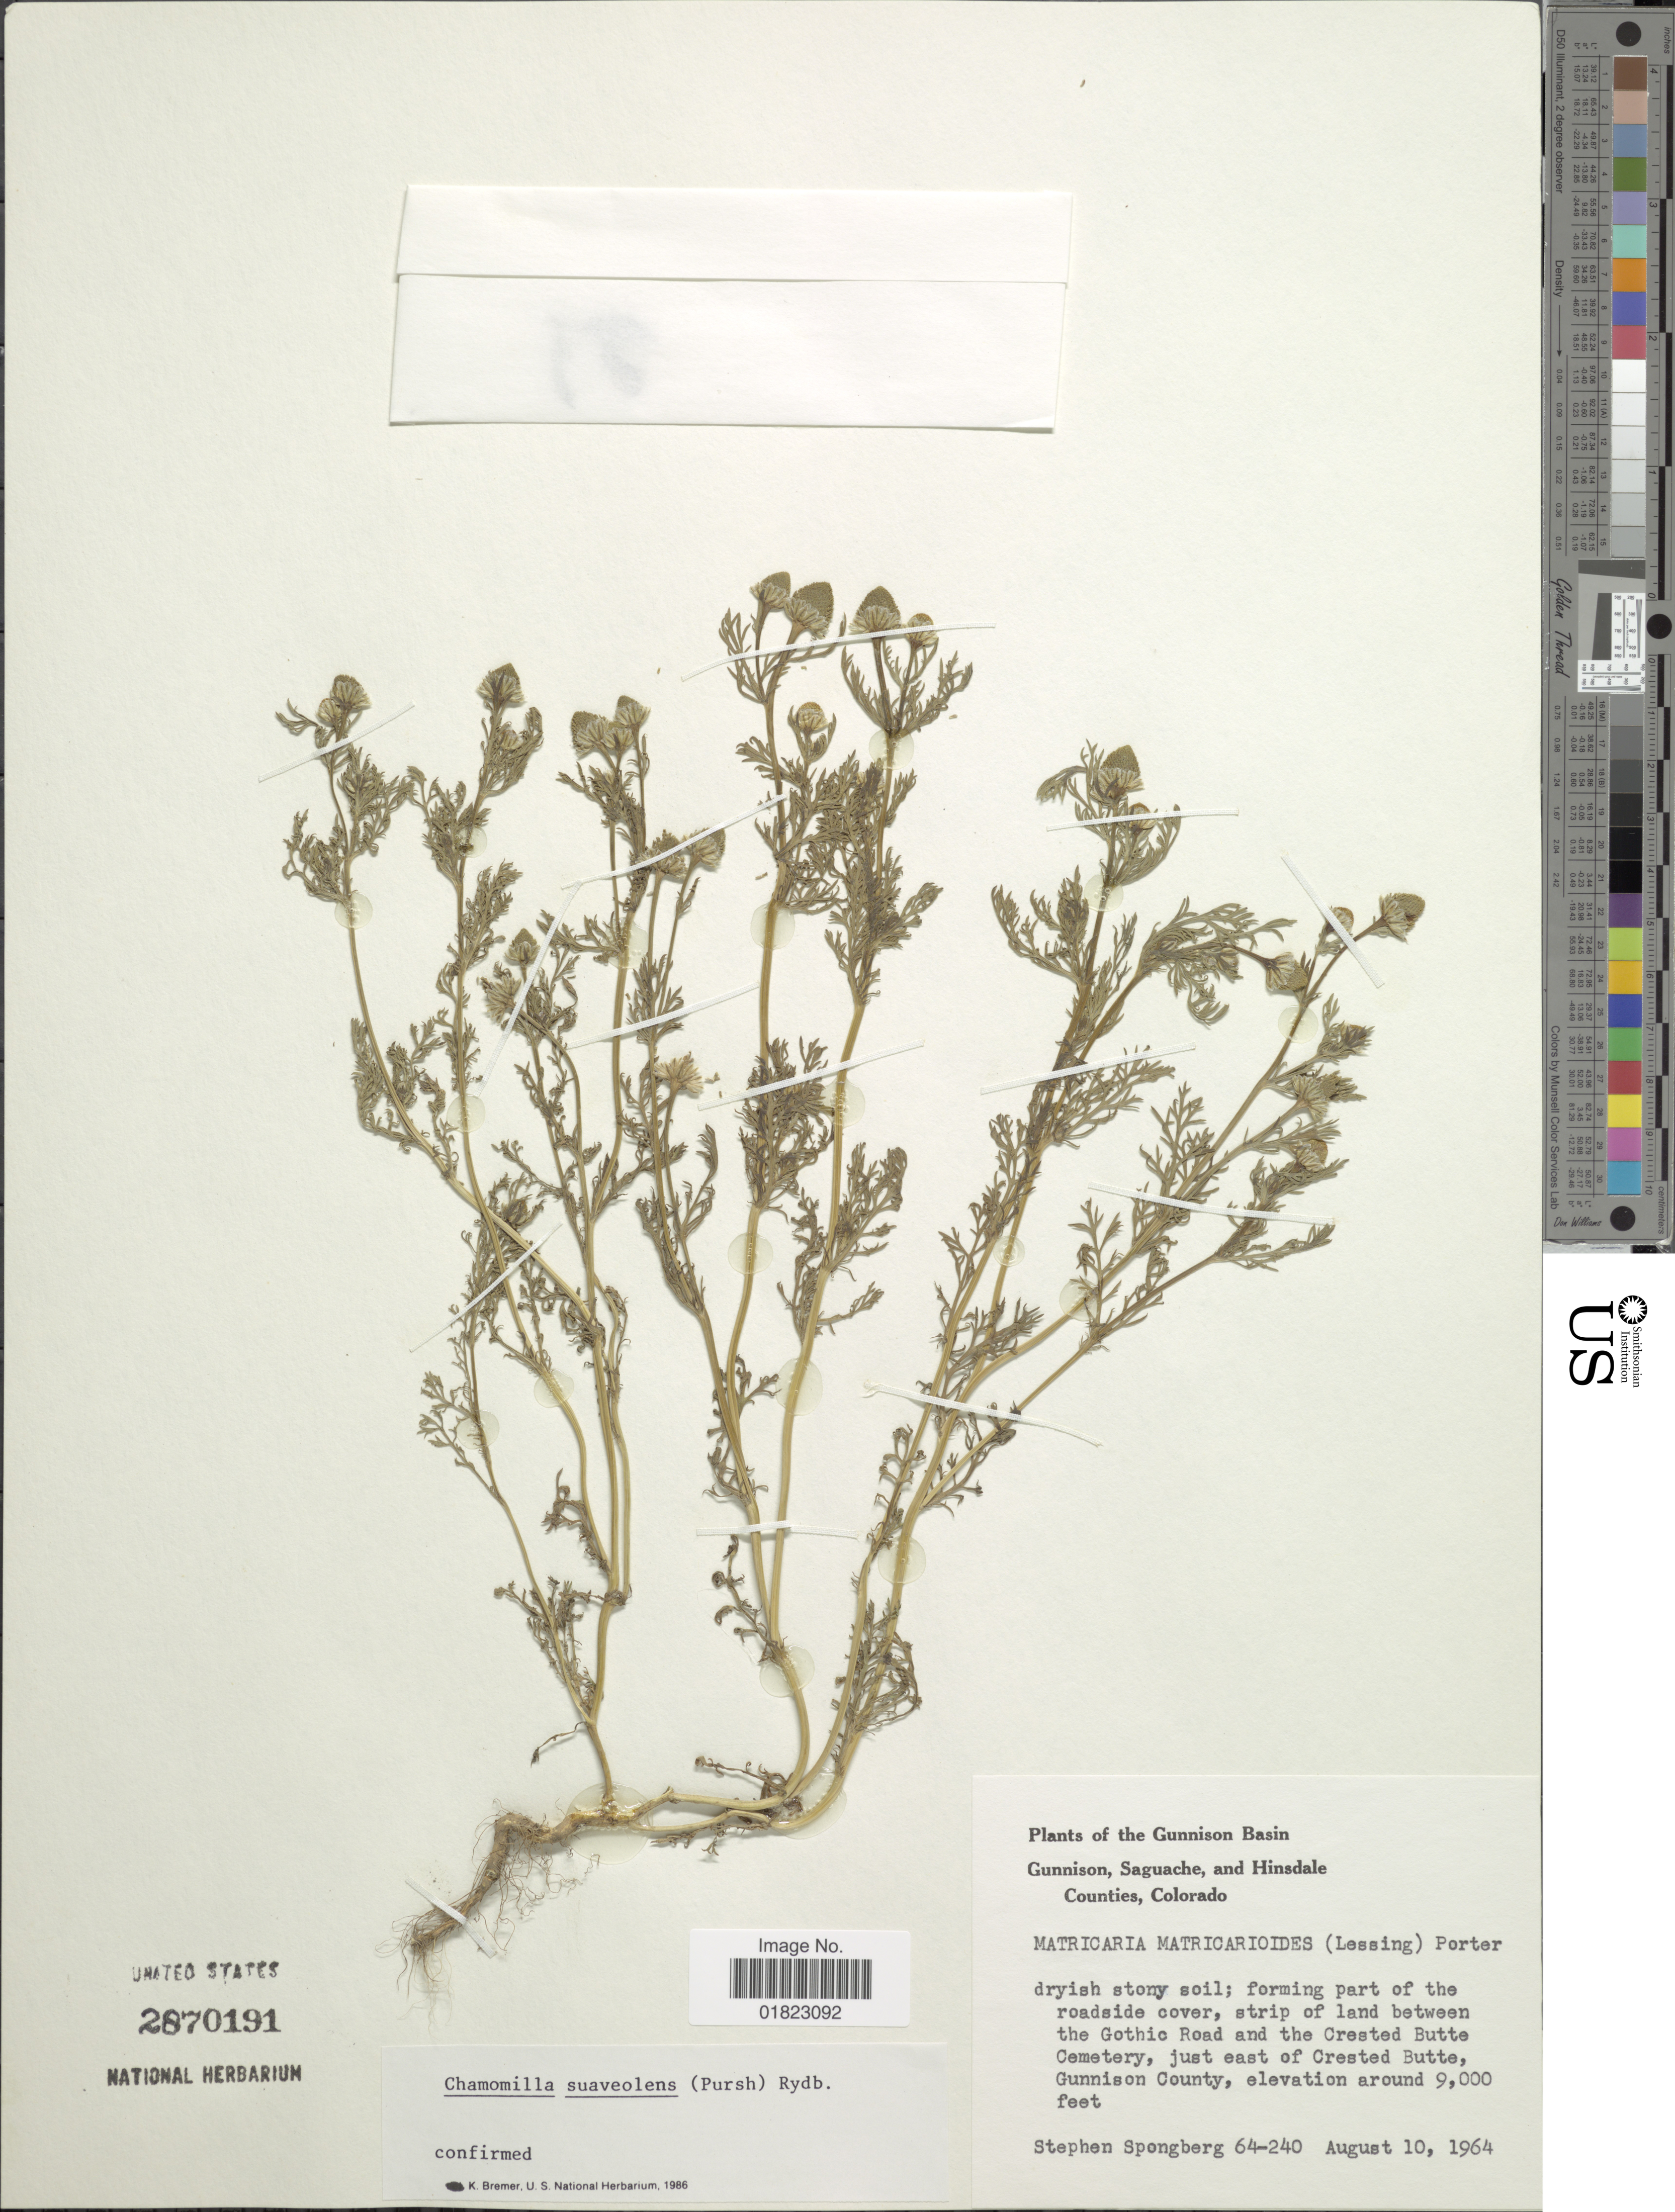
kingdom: Plantae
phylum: Tracheophyta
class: Magnoliopsida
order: Asterales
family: Asteraceae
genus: Matricaria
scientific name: Matricaria matricarioides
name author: (Less.) Porter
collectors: S. A.Spongberg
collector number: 64-240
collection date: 1964-08-10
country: United States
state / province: Colorado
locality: Gunnison, Saguache, and Hinsdale Counties, Colorado. Strip of land between the Gothic Road and the Crested Butte Cemetery, just east of Crested Butte, Gunnison County.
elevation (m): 2743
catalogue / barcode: US 2870191